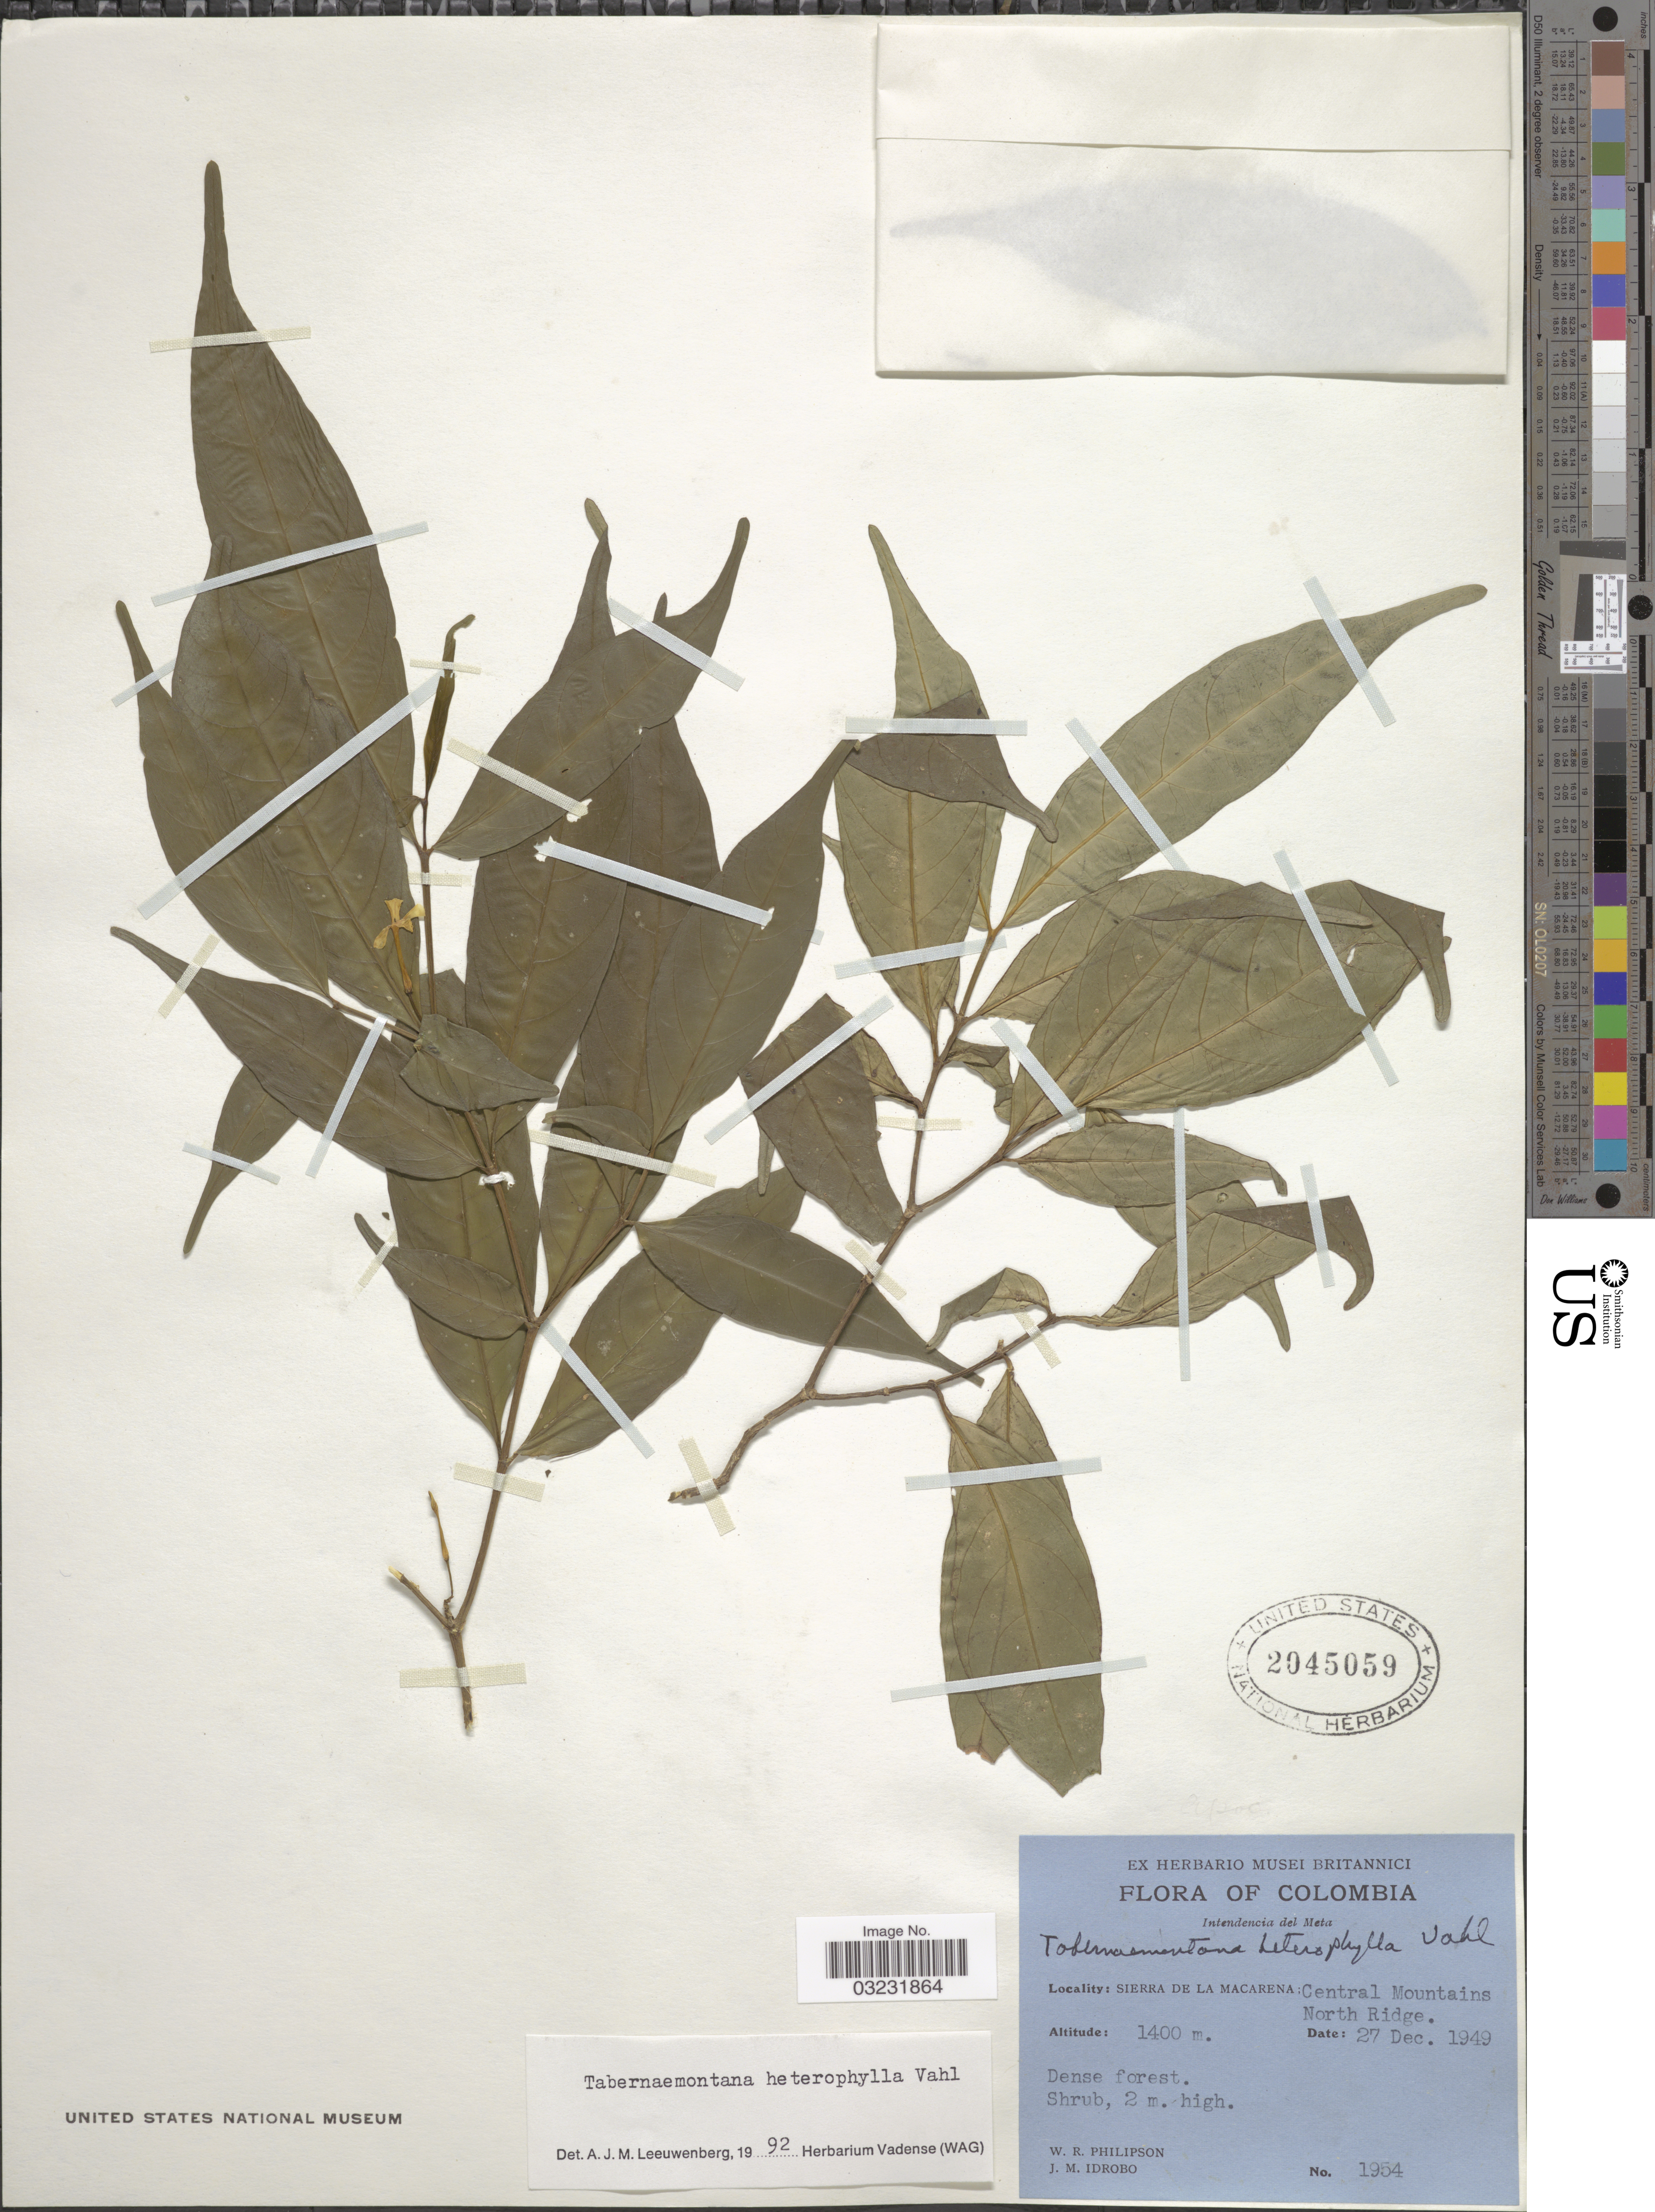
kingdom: Plantae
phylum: Tracheophyta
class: Magnoliopsida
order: Gentianales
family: Apocynaceae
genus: Tabernaemontana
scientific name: Tabernaemontana heterophylla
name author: Vahl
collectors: W. R. Philipson & J. M. Idrobo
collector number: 1954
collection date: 1949-12-27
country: Colombia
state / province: Meta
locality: Intendencia del Meta. Sierra de la Macarena: Central Mountains North Ridge.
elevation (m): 1400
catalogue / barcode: US 2045059